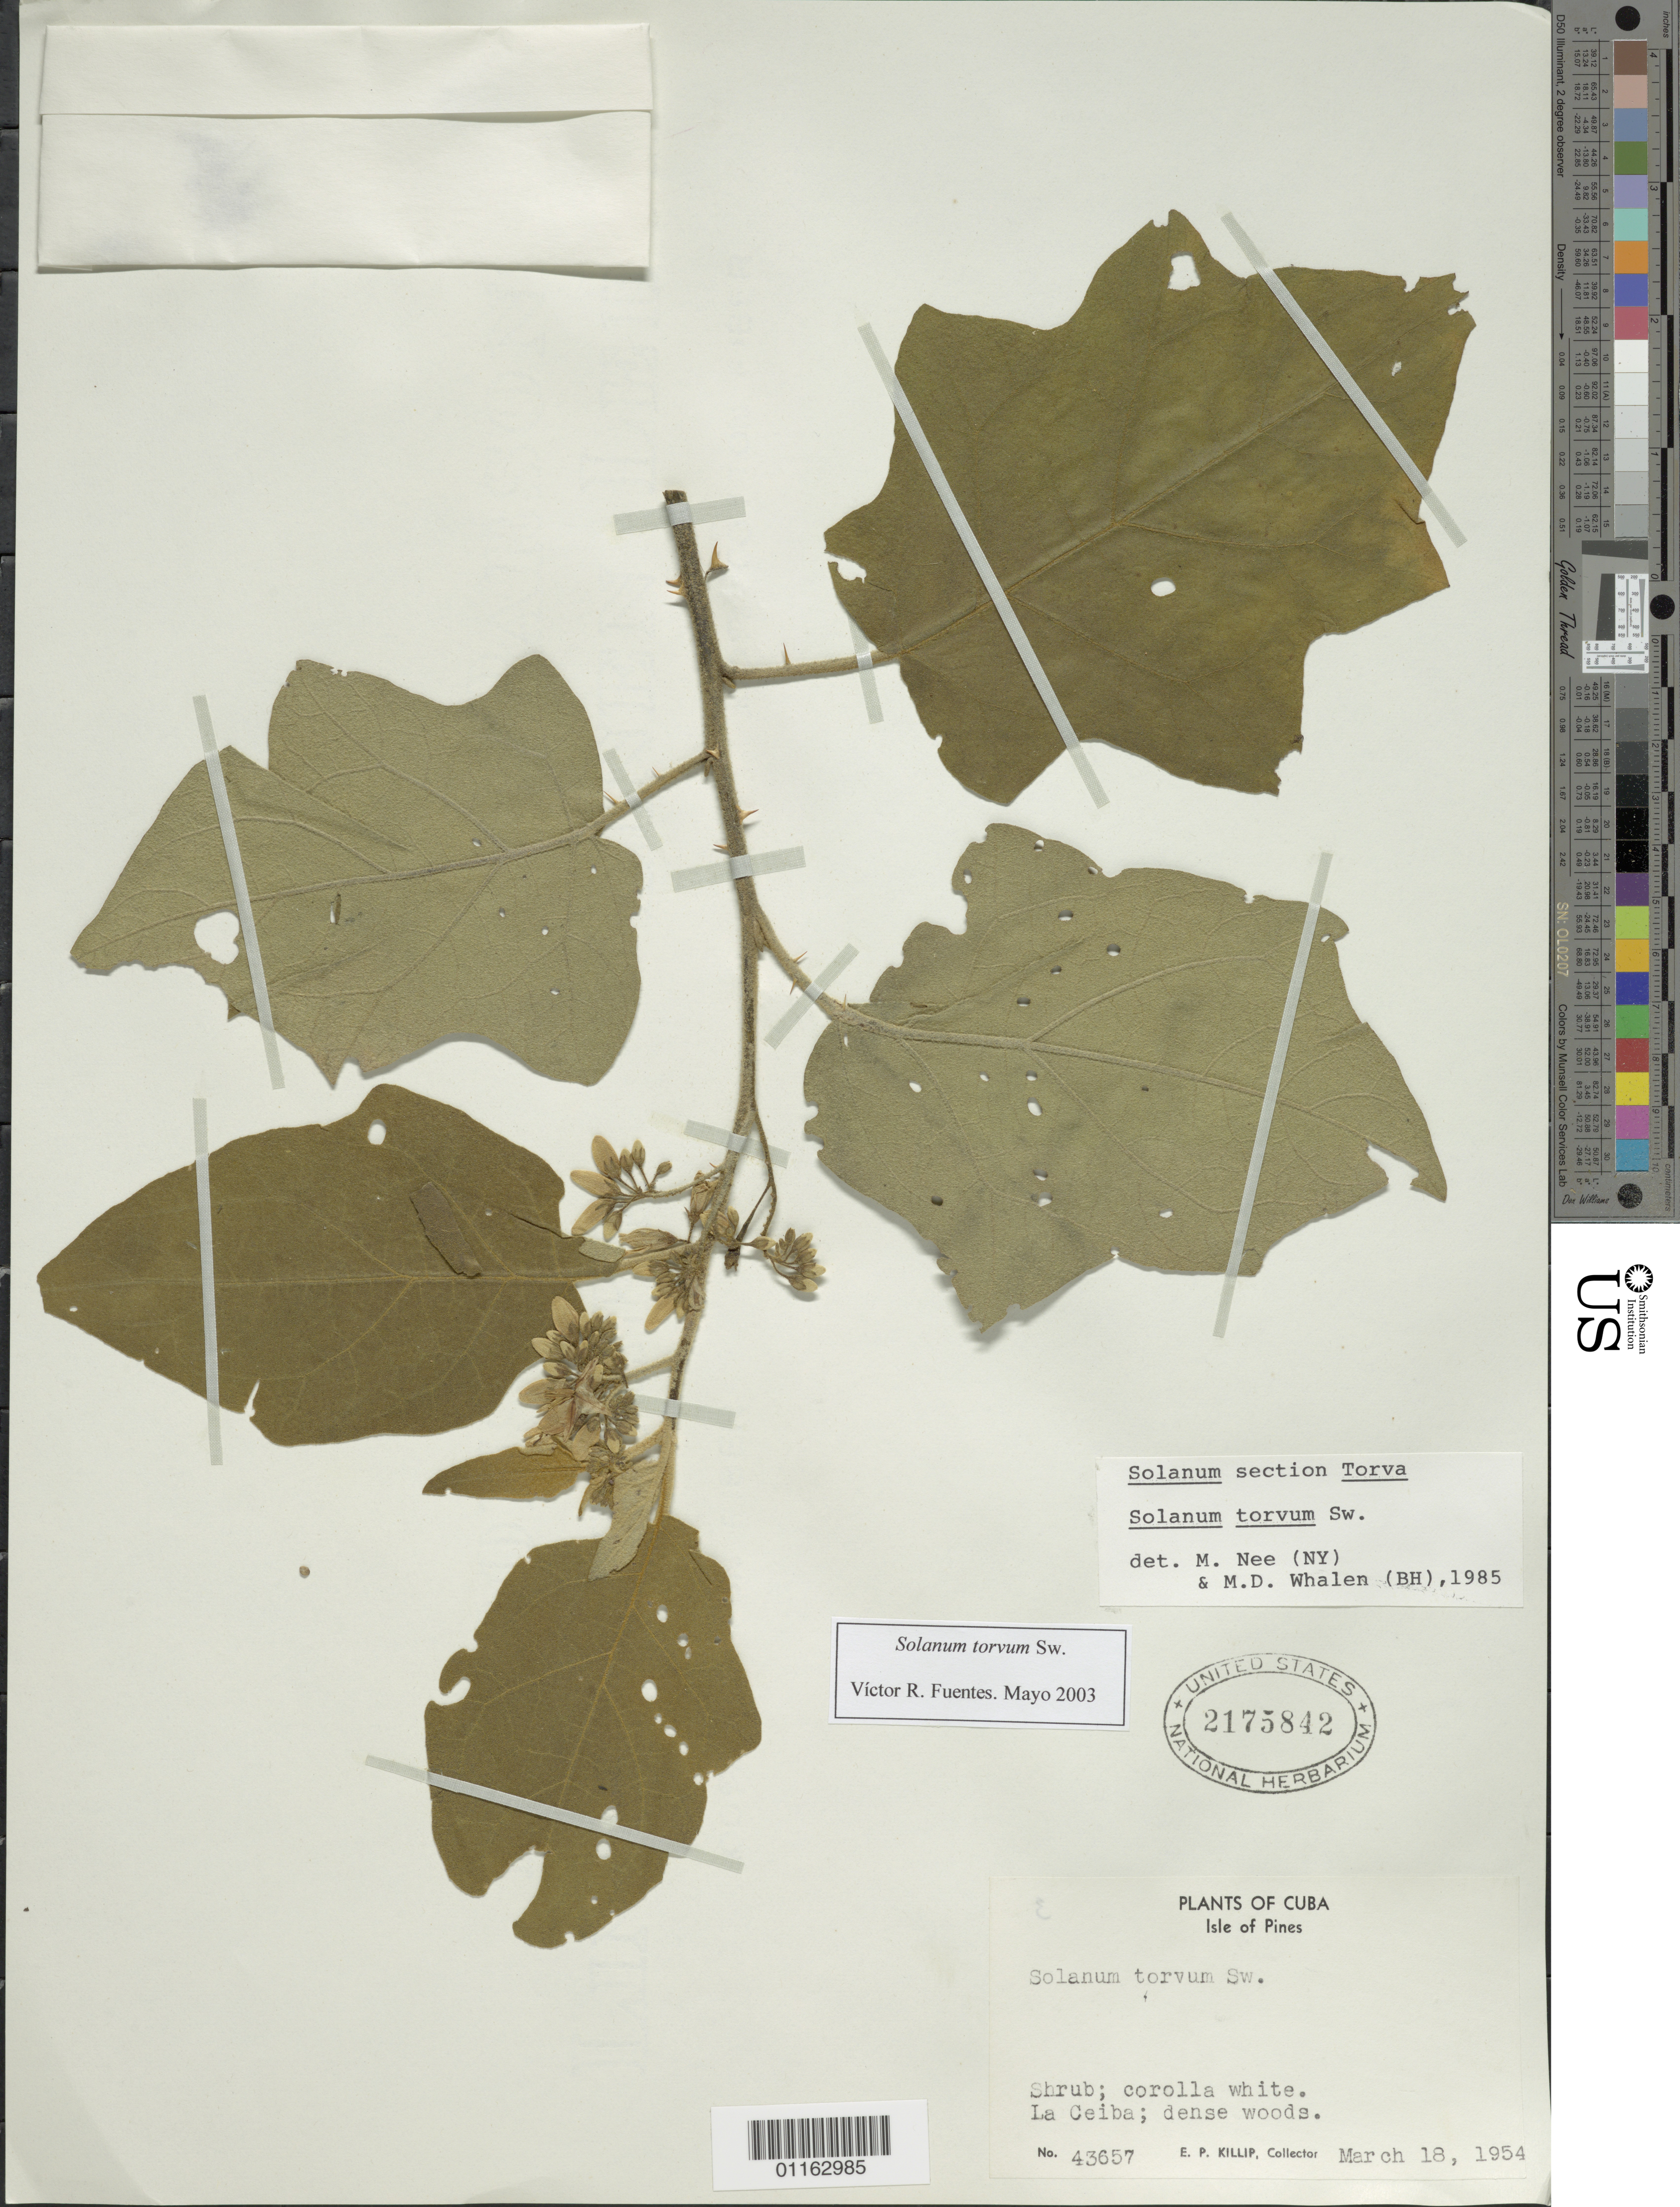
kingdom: Plantae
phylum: Tracheophyta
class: Magnoliopsida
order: Solanales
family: Solanaceae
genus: Solanum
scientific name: Solanum torvum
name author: Sw.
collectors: E. P. Killip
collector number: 43657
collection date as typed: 18 Mar 1954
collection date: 1954-03-18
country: Cuba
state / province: Isla de la Juventud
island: Isla de la Juventud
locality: La Ceiba; dense forest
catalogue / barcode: US 2175842